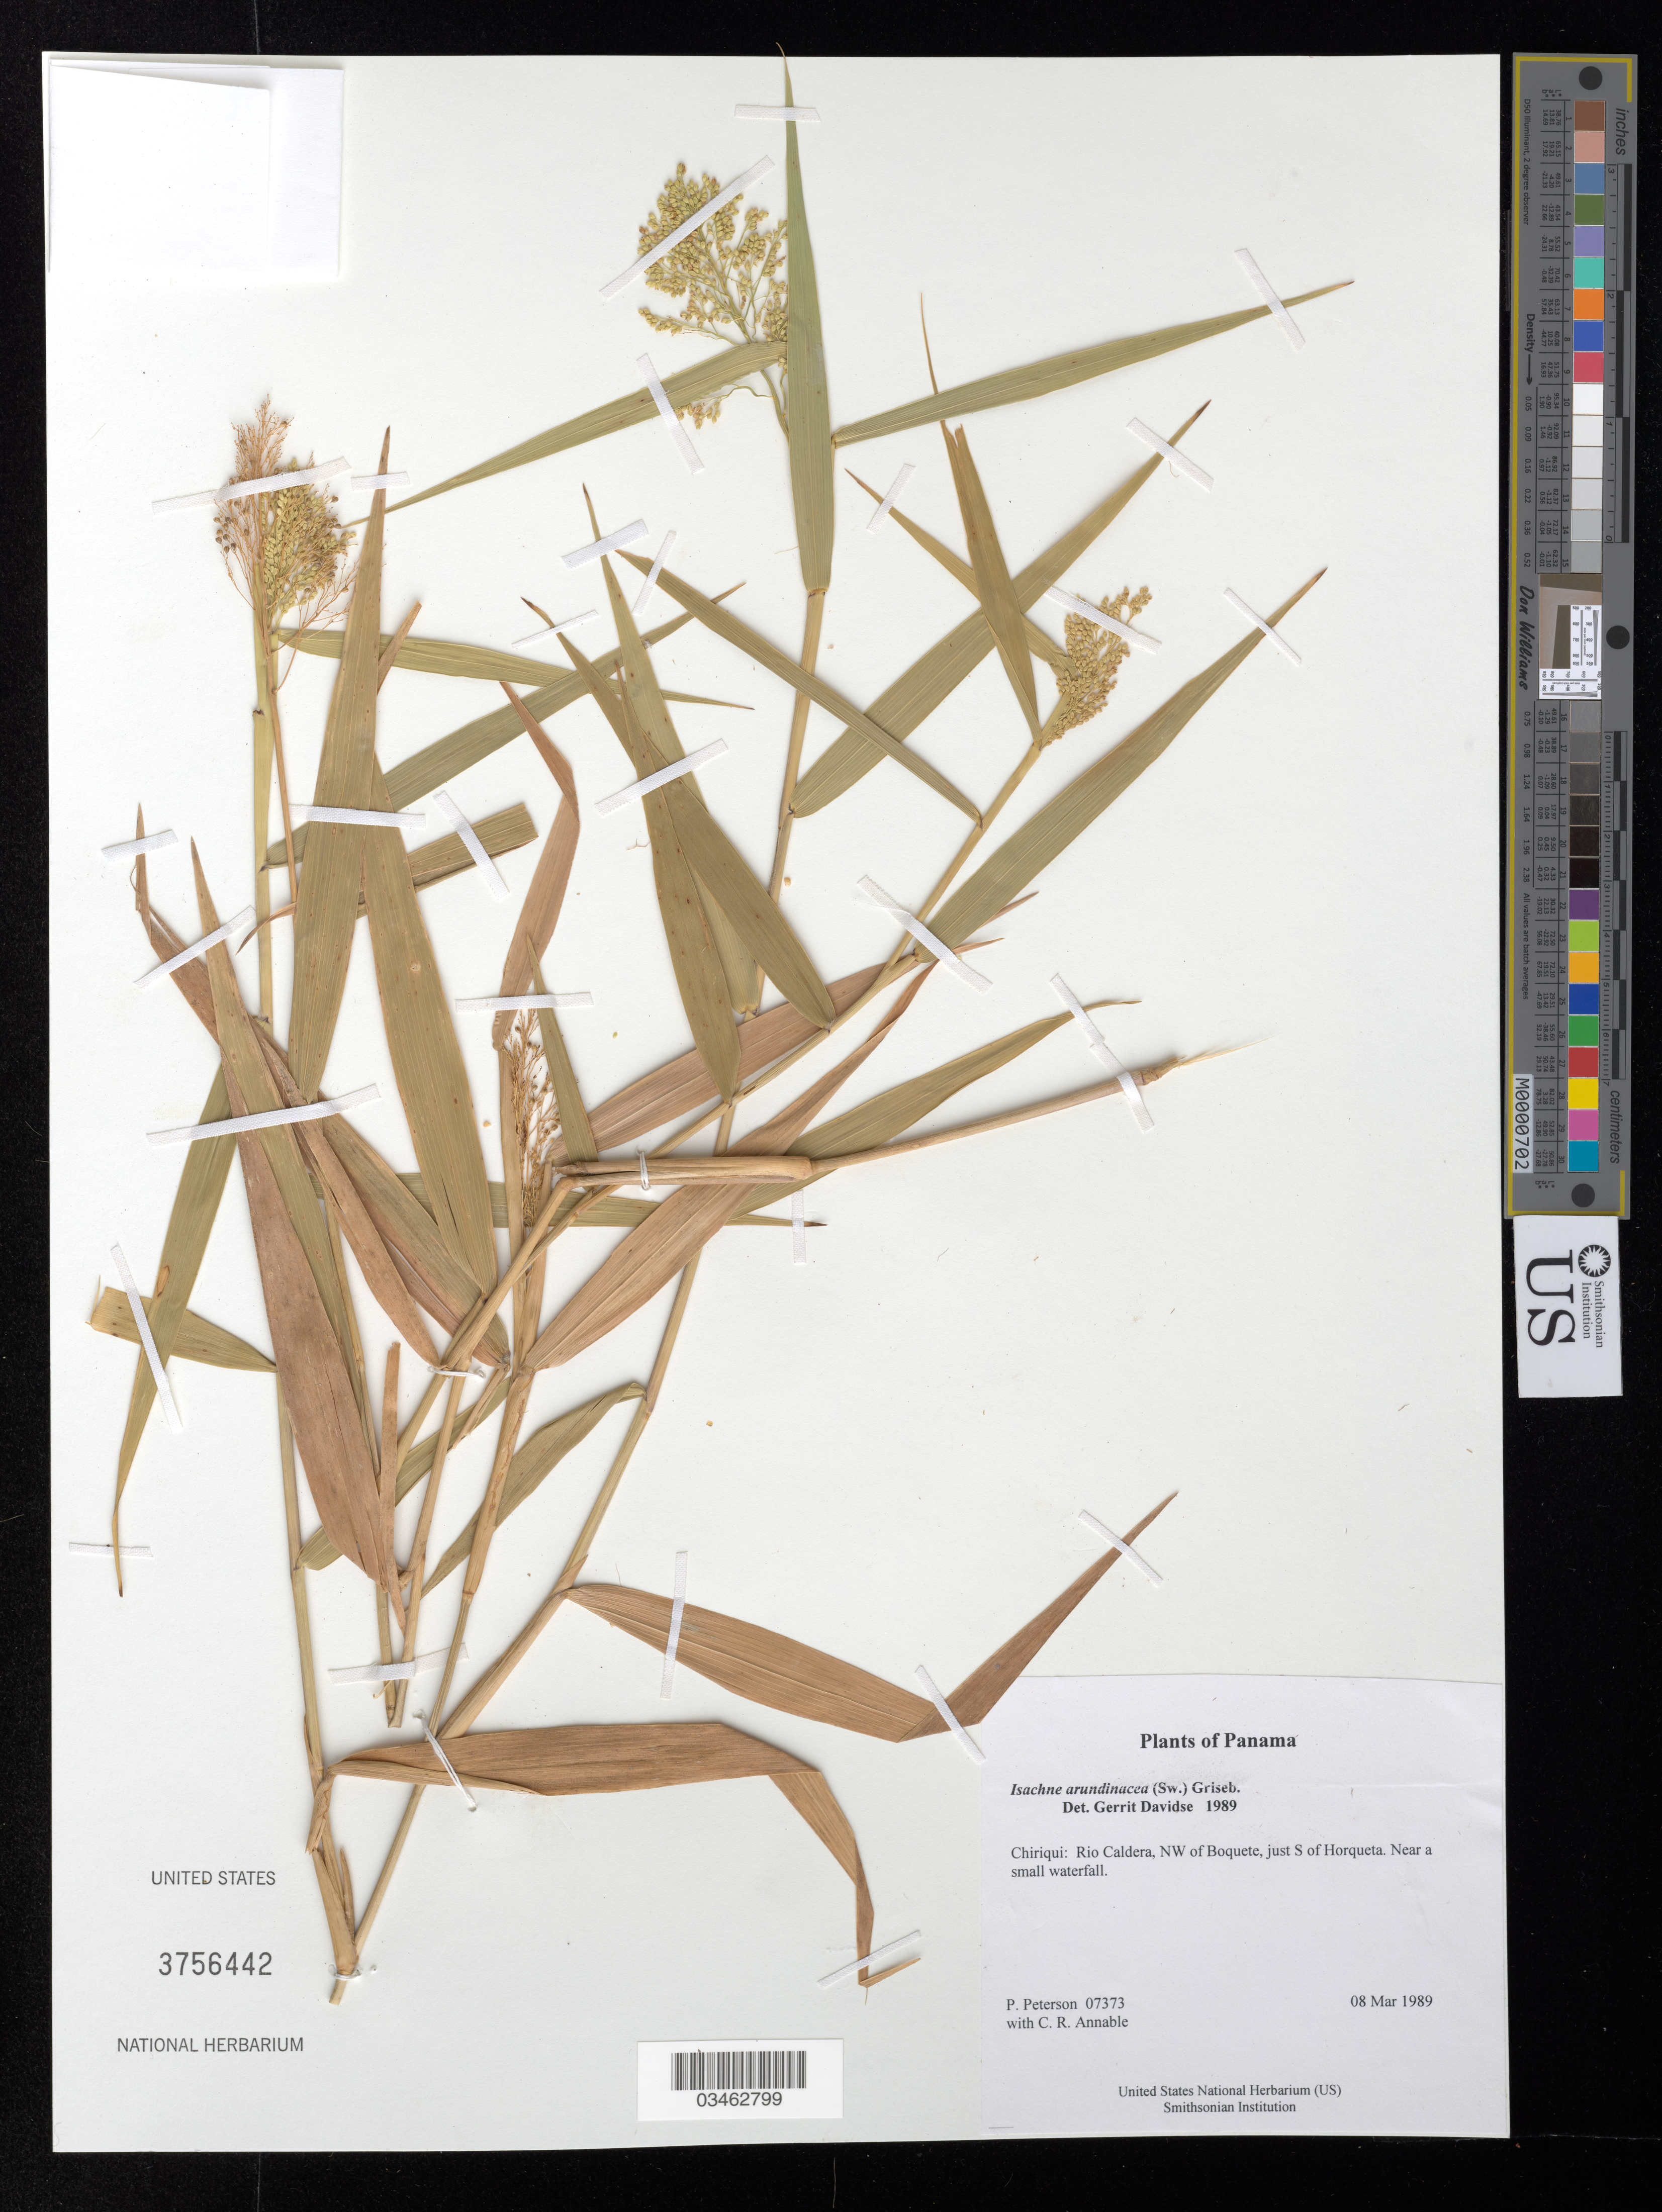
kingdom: Plantae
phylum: Tracheophyta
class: Liliopsida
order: Poales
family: Poaceae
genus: Isachne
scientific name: Isachne arundinacea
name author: (Sw.) Griseb.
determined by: Davidse, Gerrit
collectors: P. M. Peterson & C. R. Annable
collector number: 07373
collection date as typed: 08 Mar 1989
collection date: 1989-03-08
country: Panama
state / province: Chiriqui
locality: Rio Caldera, NW of Boquete, just S of Horqueta.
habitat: Near a small waterfall.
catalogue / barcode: US 3756442